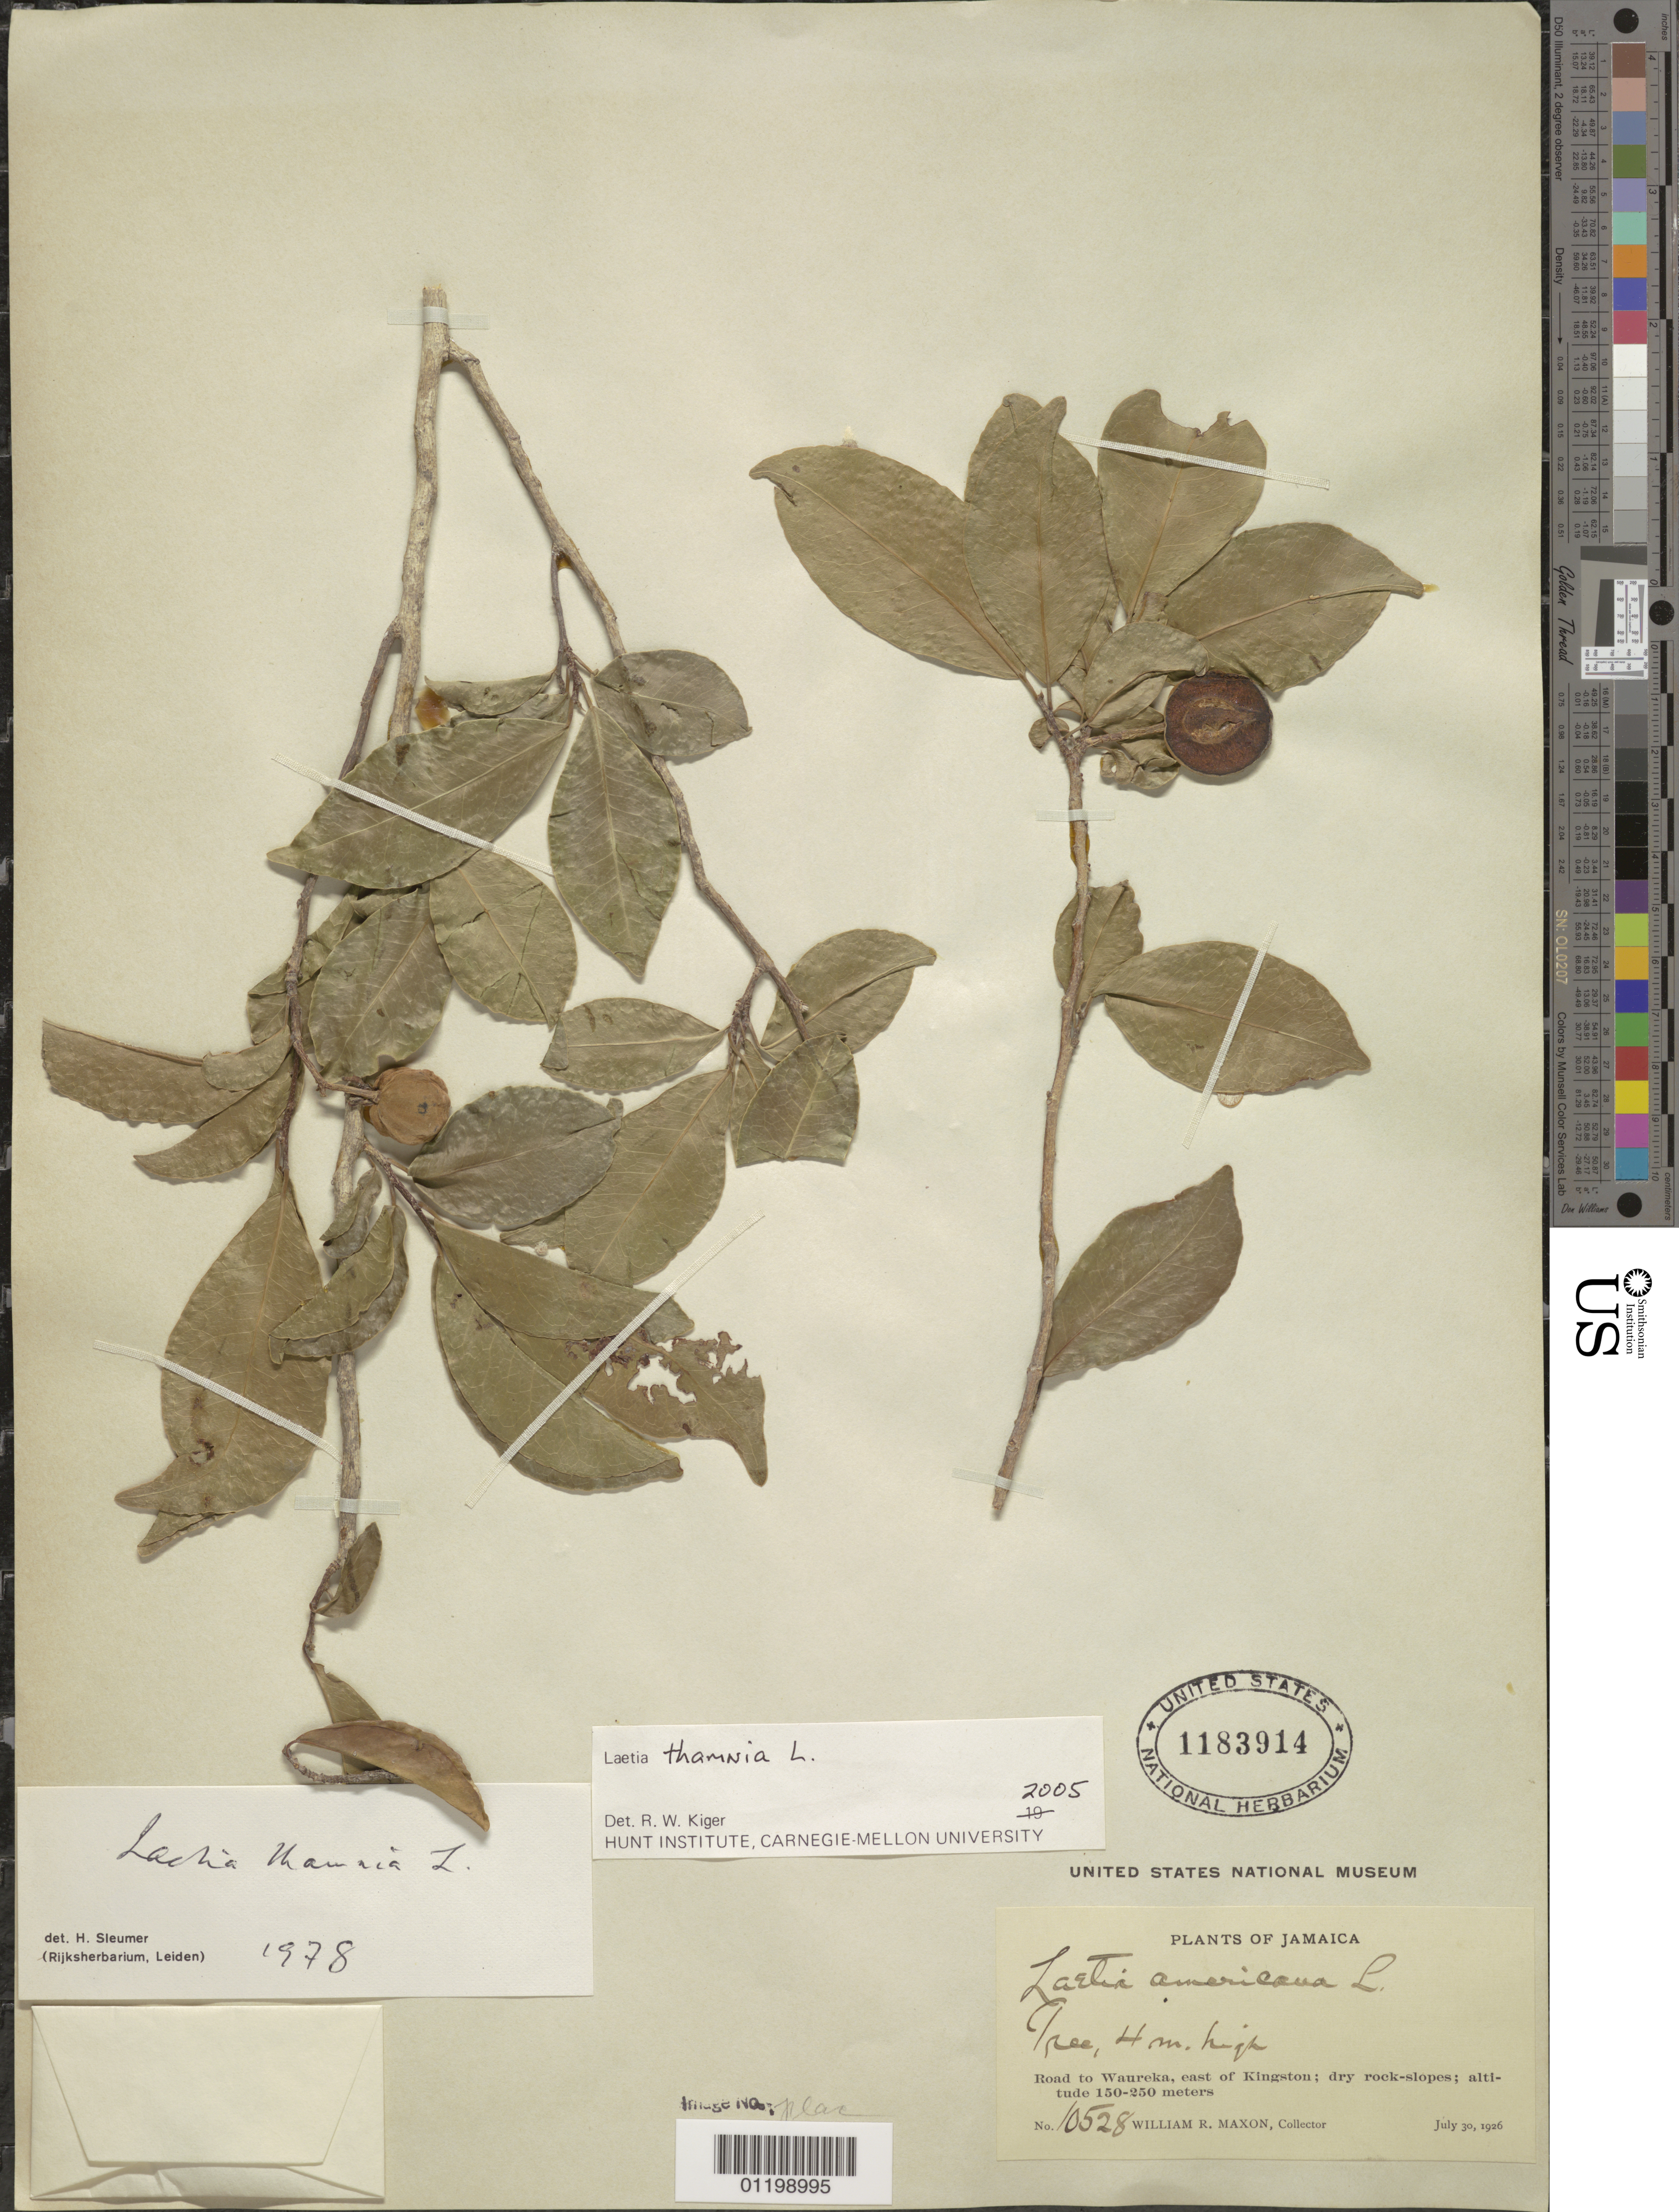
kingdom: Plantae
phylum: Tracheophyta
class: Magnoliopsida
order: Malpighiales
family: Salicaceae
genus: Laetia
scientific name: Laetia thamnia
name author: L.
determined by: Kiger, R. W.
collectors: W. R. Maxon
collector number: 10528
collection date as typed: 30 Jul 1926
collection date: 1926-07-30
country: Jamaica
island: Jamaica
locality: Road to Waureka, E of Kingston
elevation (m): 150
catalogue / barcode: US 1183914